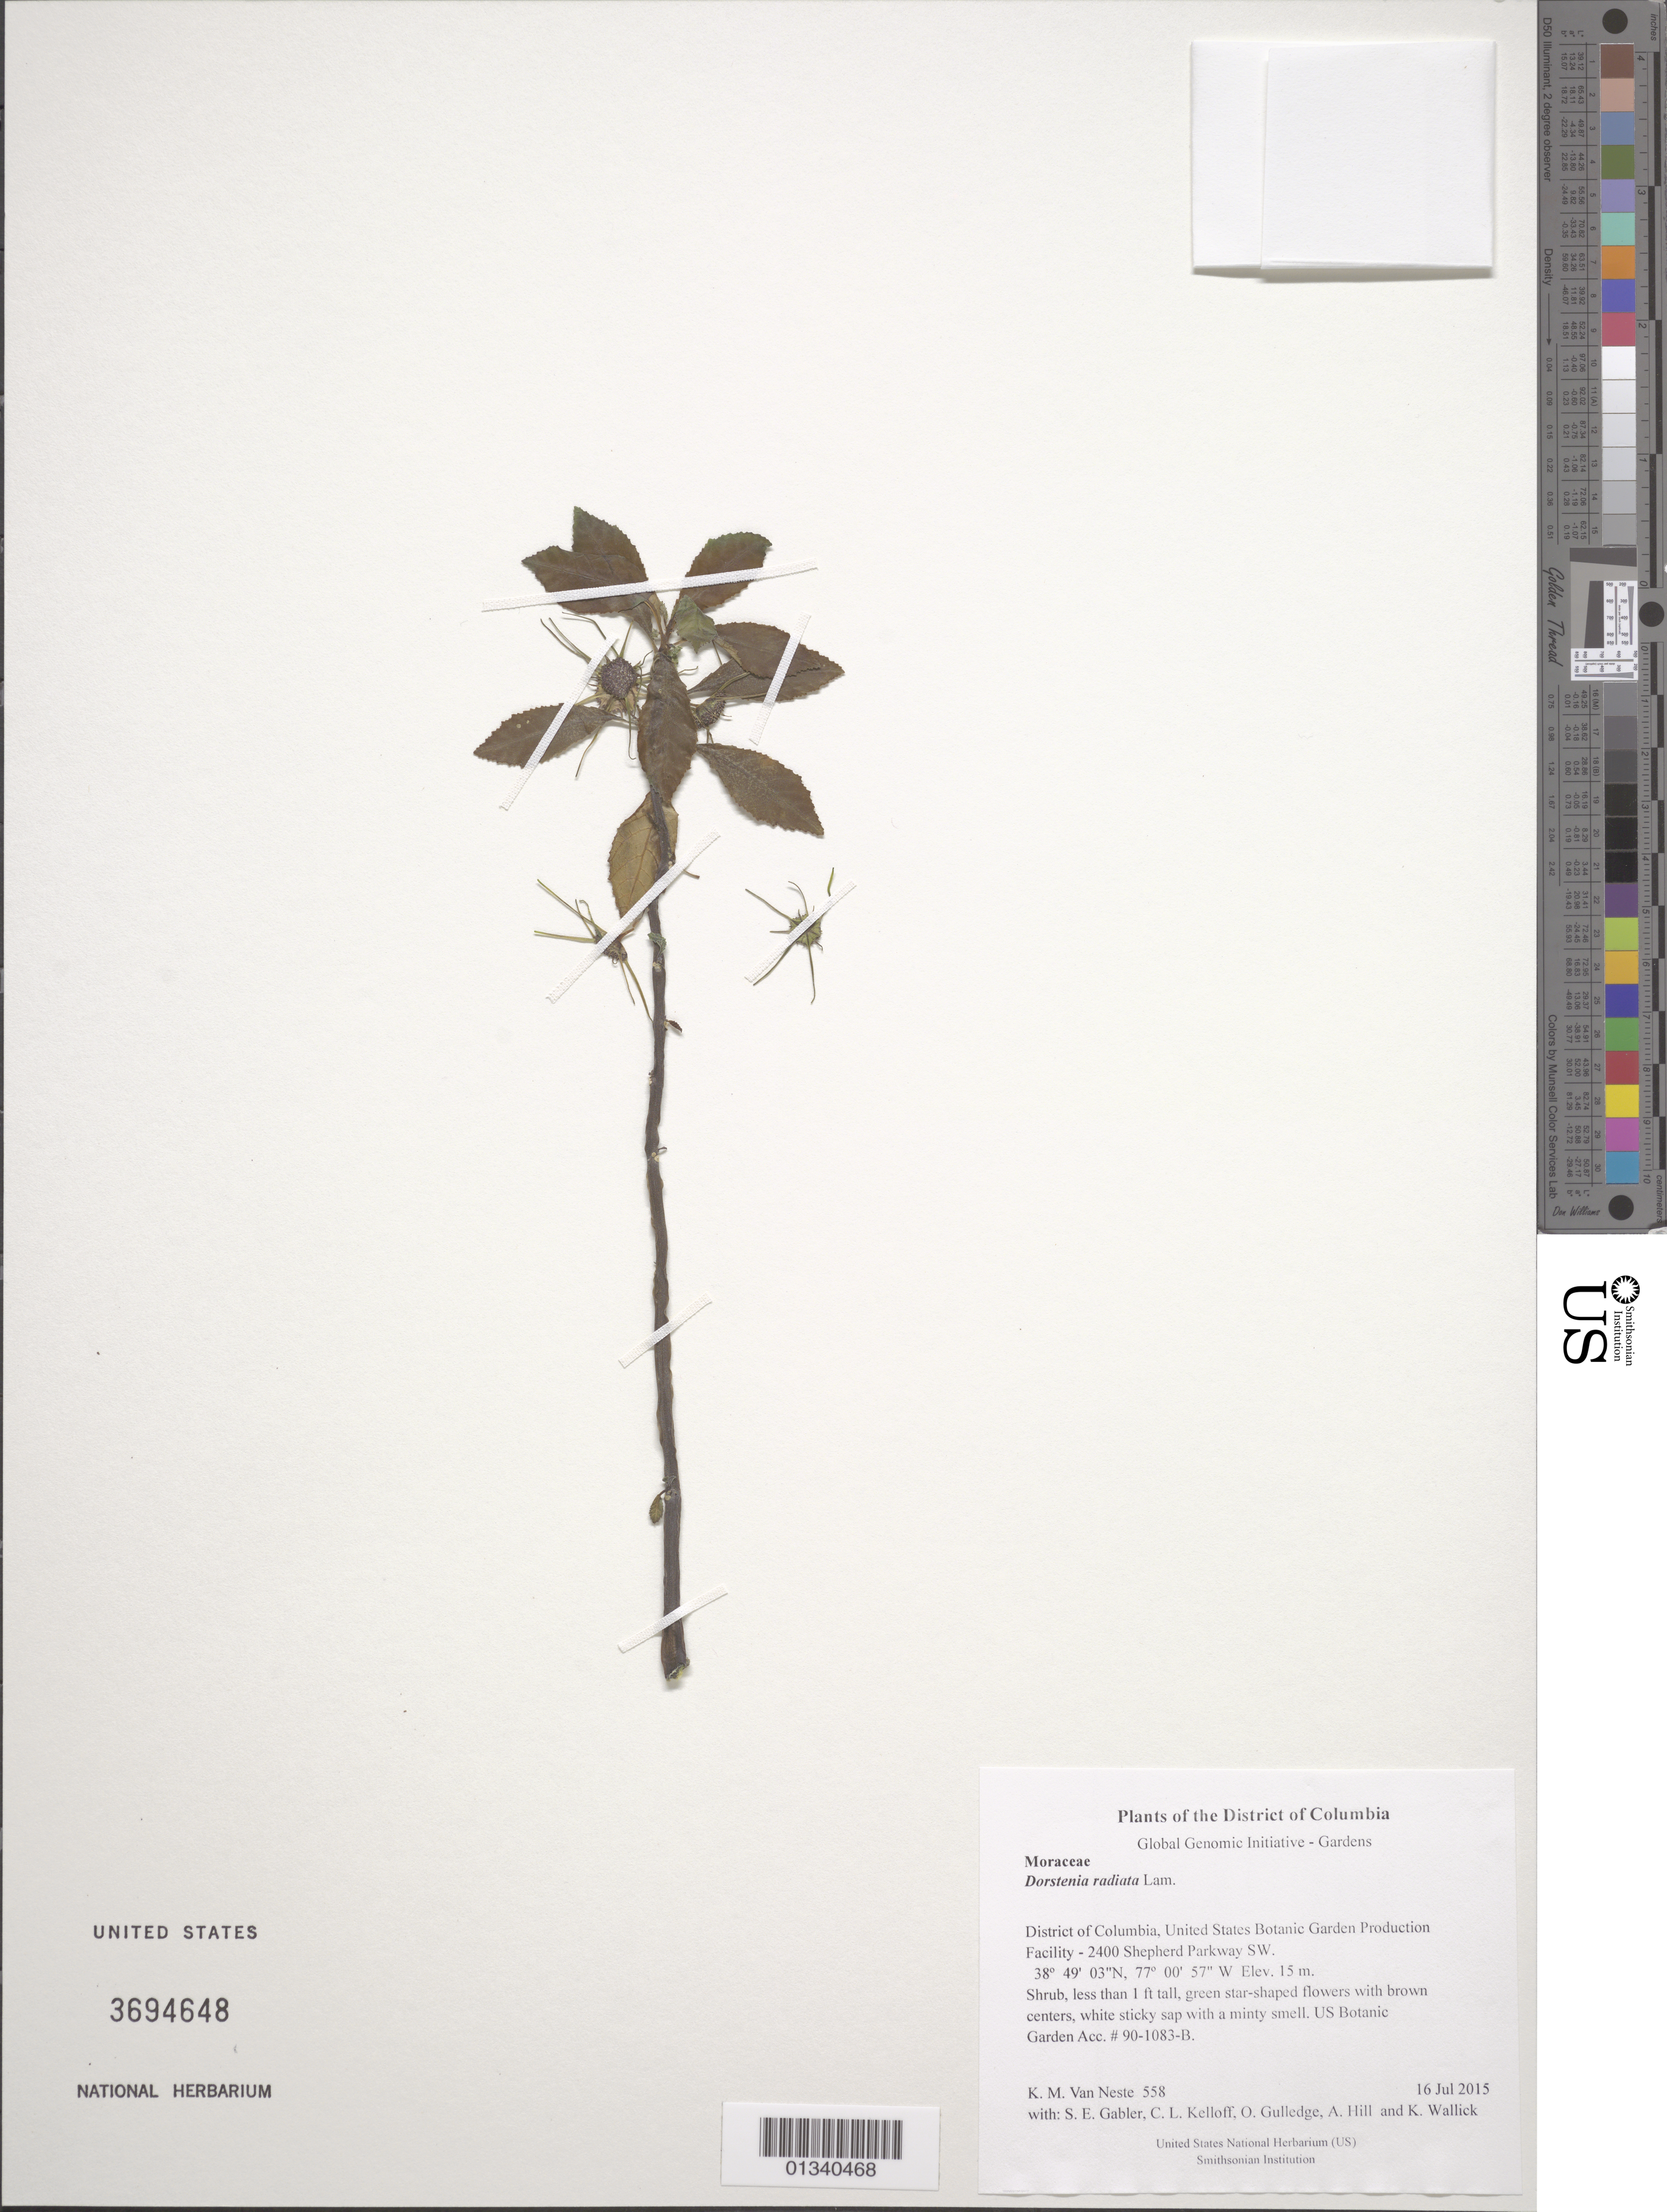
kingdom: Plantae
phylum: Tracheophyta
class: Magnoliopsida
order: Rosales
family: Moraceae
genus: Dorstenia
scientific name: Dorstenia radiata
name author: Lam.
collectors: K. M. Van Neste, S. E. Gabler, C. L. Kelloff, O. Gulledge, A. Hill & K. Wallick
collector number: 558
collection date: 2015-07-16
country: United States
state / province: District of Columbia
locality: United States Botanic Garden Production Facility - 2400 Shepherd Parkway SW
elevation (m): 15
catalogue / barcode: US 3694648